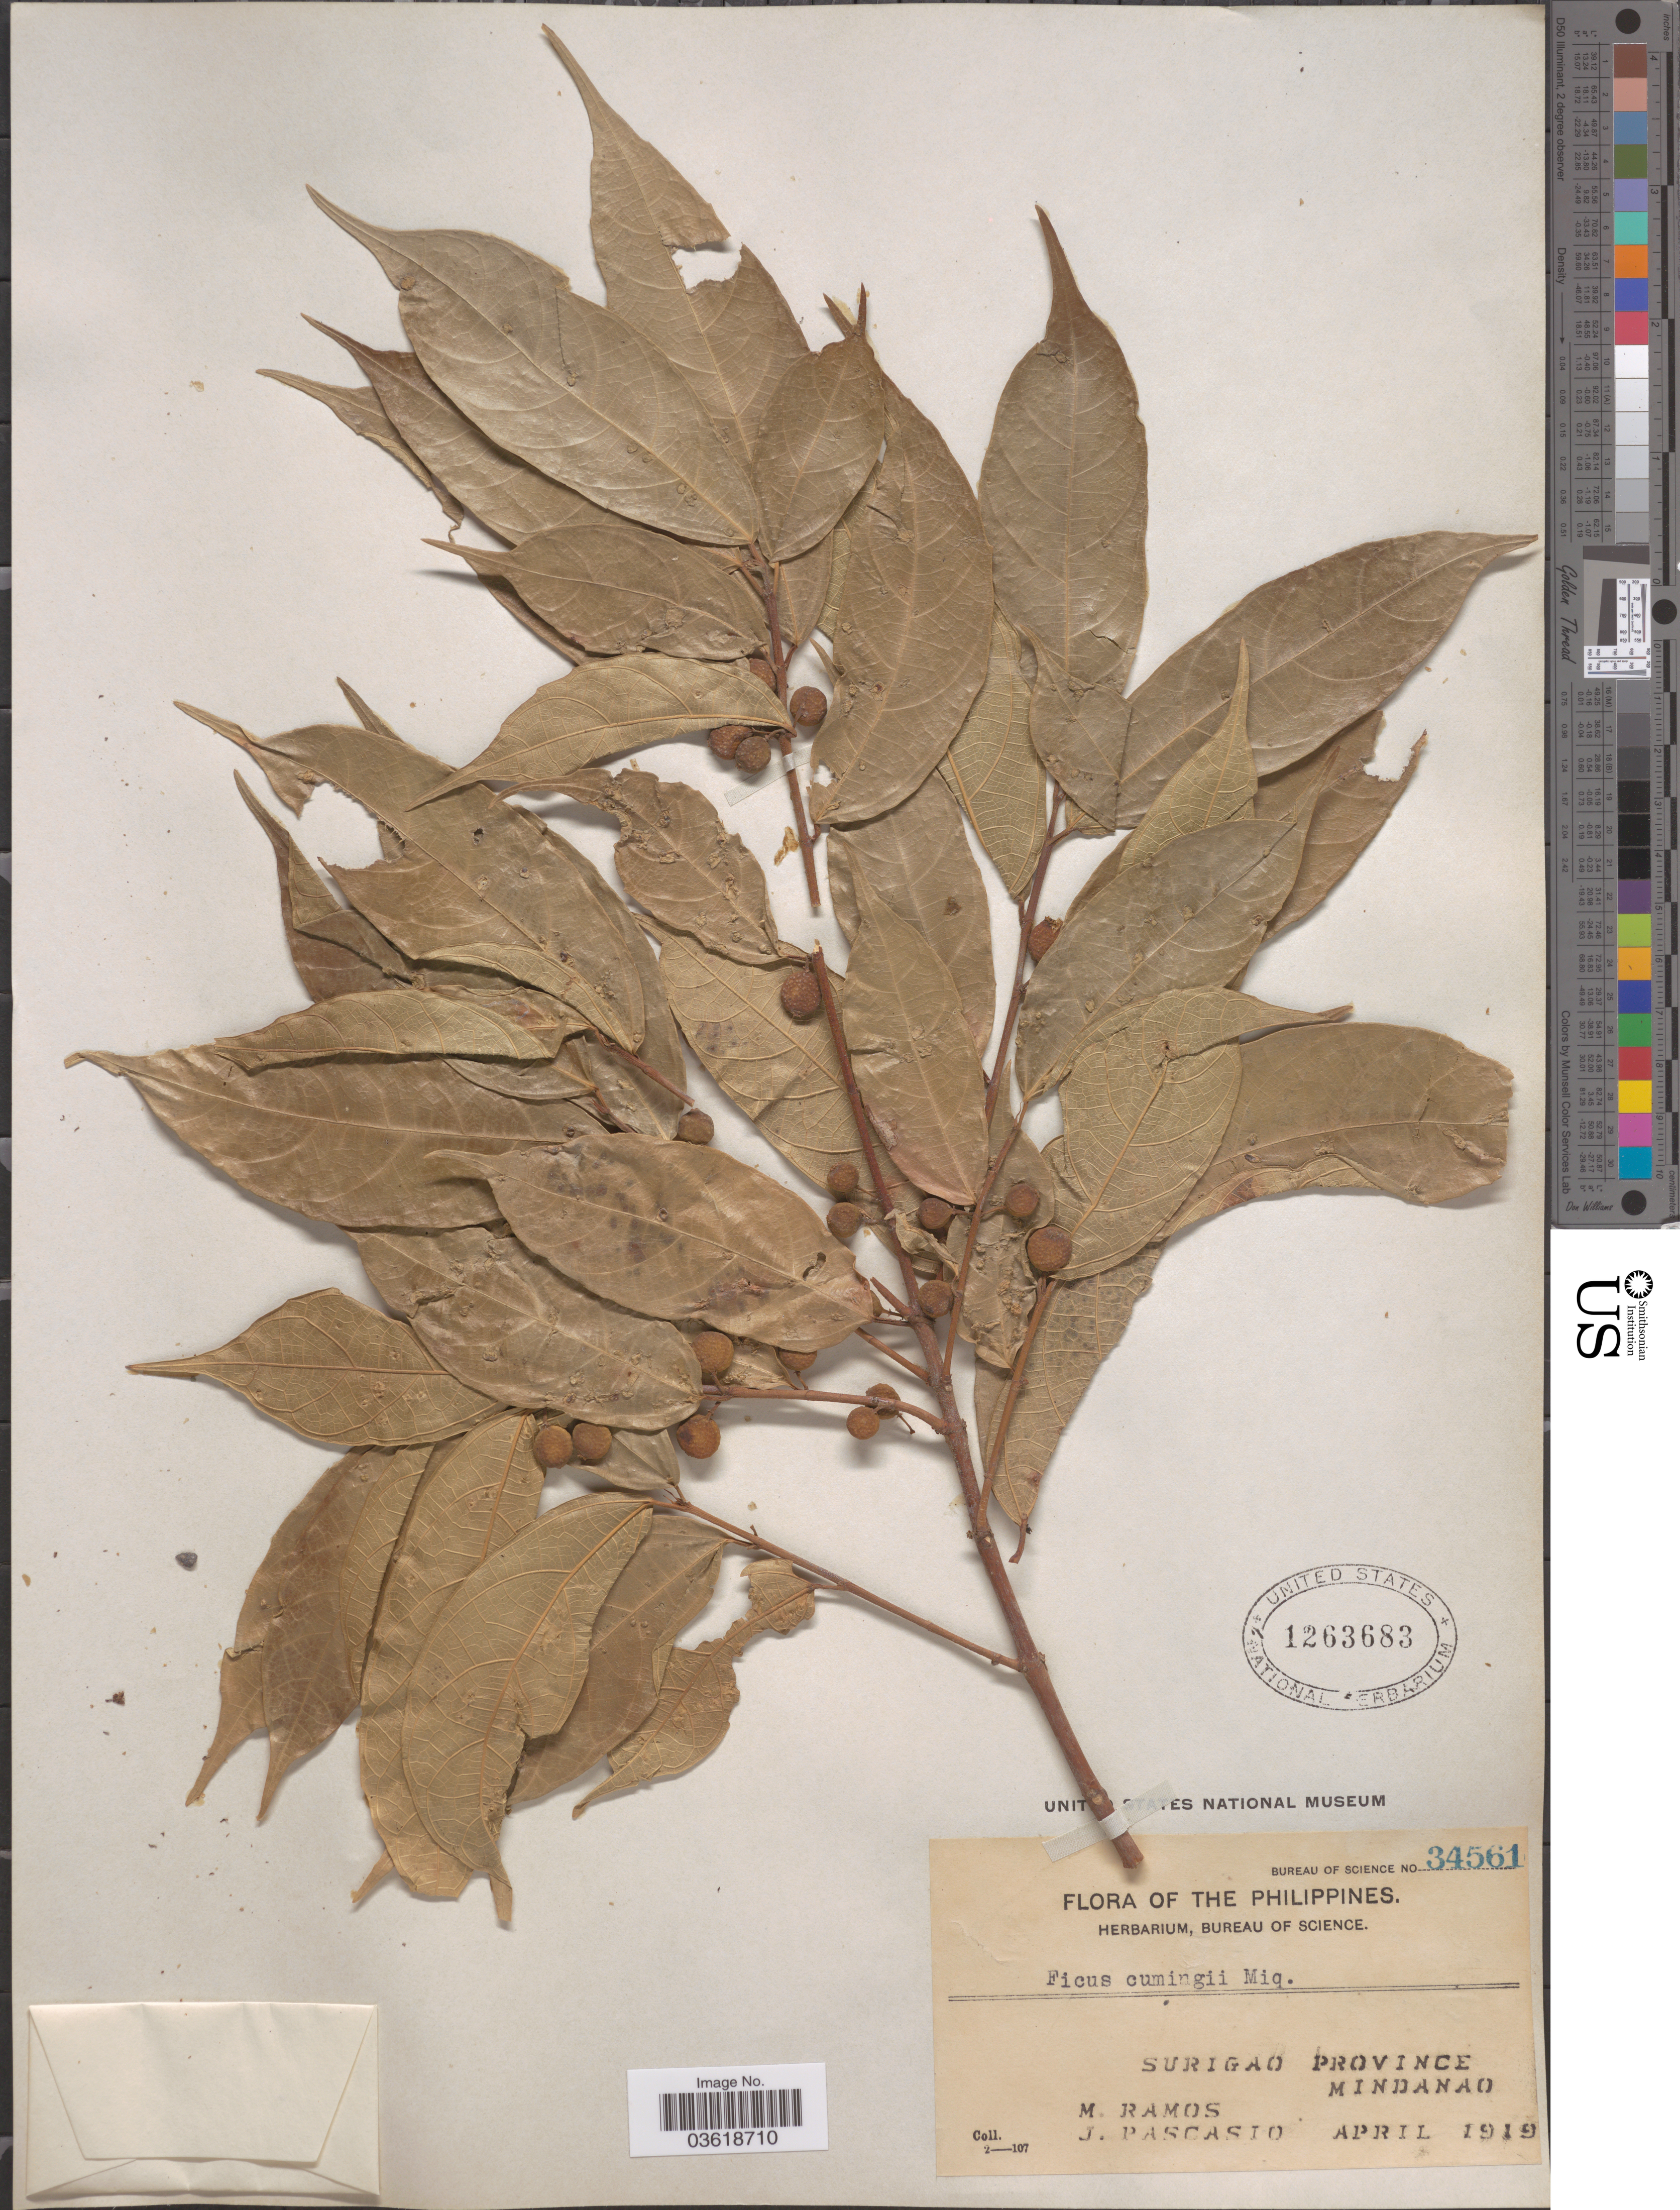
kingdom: Plantae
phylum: Tracheophyta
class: Magnoliopsida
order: Rosales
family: Moraceae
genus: Ficus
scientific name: Ficus cumingii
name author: Miq.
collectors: M. Ramos & J. Pascasio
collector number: Bureau of Science 34561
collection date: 1919-04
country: Philippines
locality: Surigao Province. Mindanao.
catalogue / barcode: US 1263683